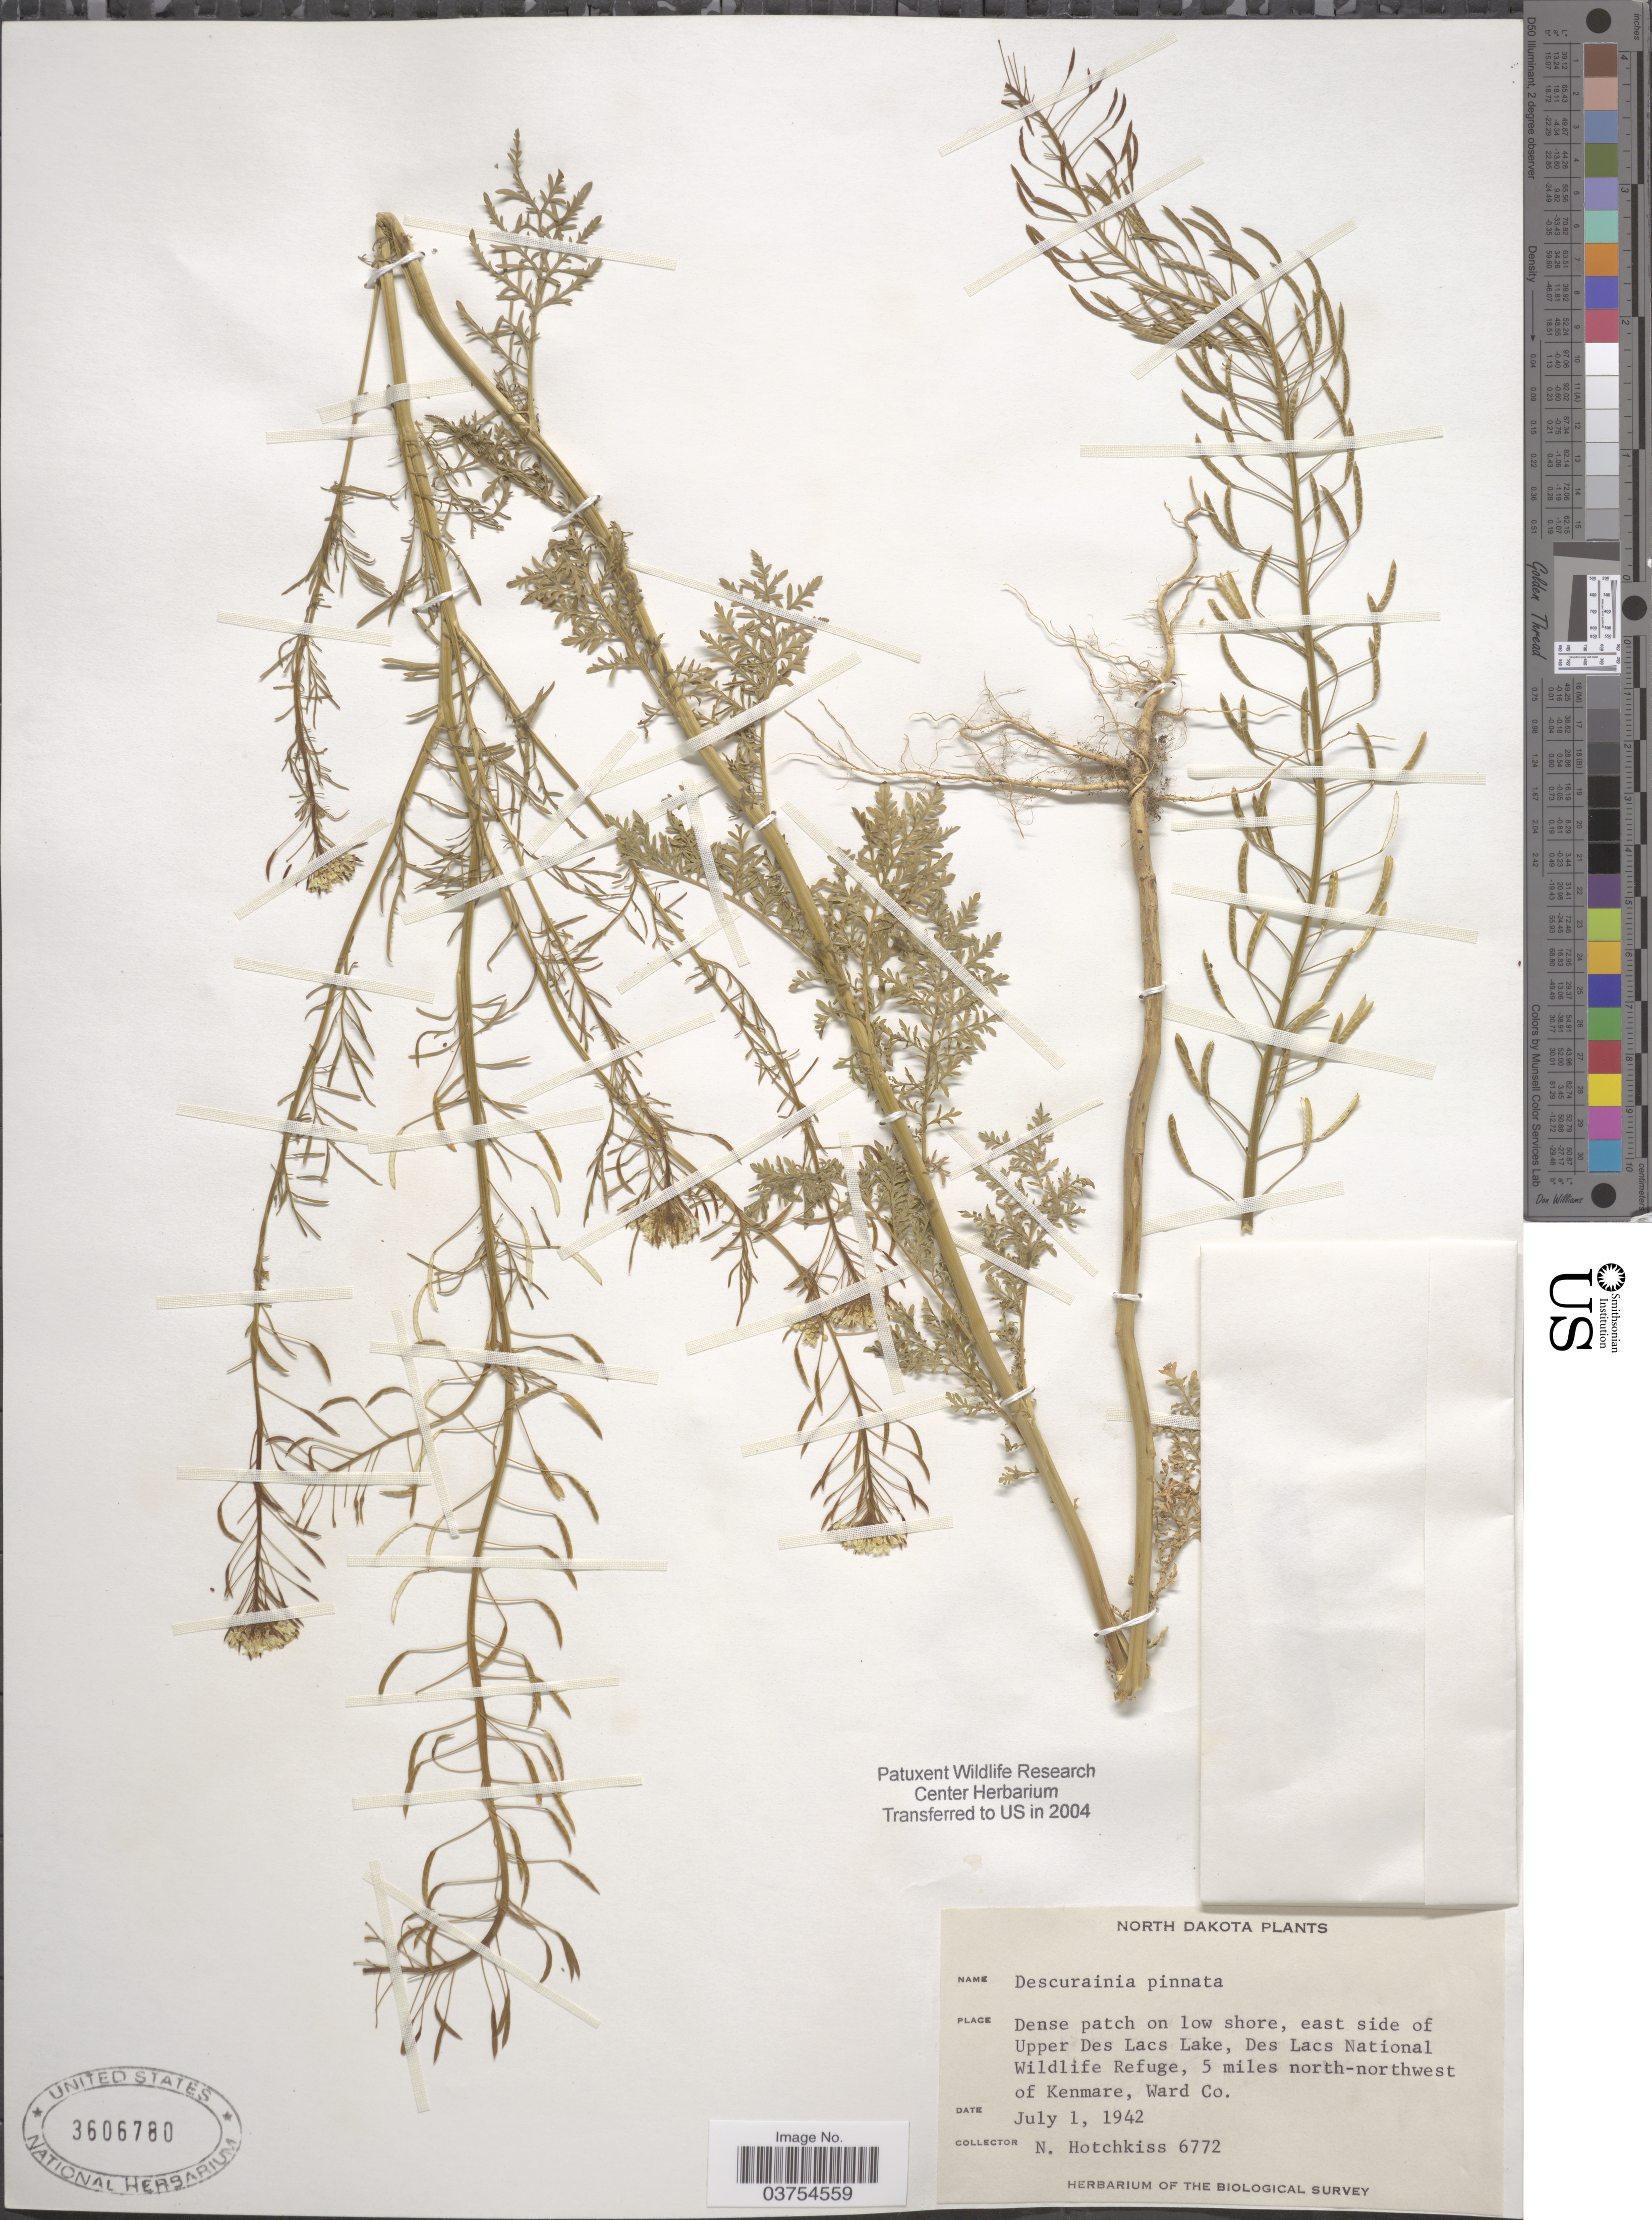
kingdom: Plantae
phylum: Tracheophyta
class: Magnoliopsida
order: Brassicales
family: Brassicaceae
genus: Descurainia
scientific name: Descurainia pinnata var. sp.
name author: (C.A. Mey.)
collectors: N. Hotchkiss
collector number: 6772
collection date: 1942-07-01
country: United States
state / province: North Dakota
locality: East side of Upper Des Lacs Lake, Des Lacs National Wildlife Refuge, 5 miles north-northwest of Kenmare, Ward Co.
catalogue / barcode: US 3606780